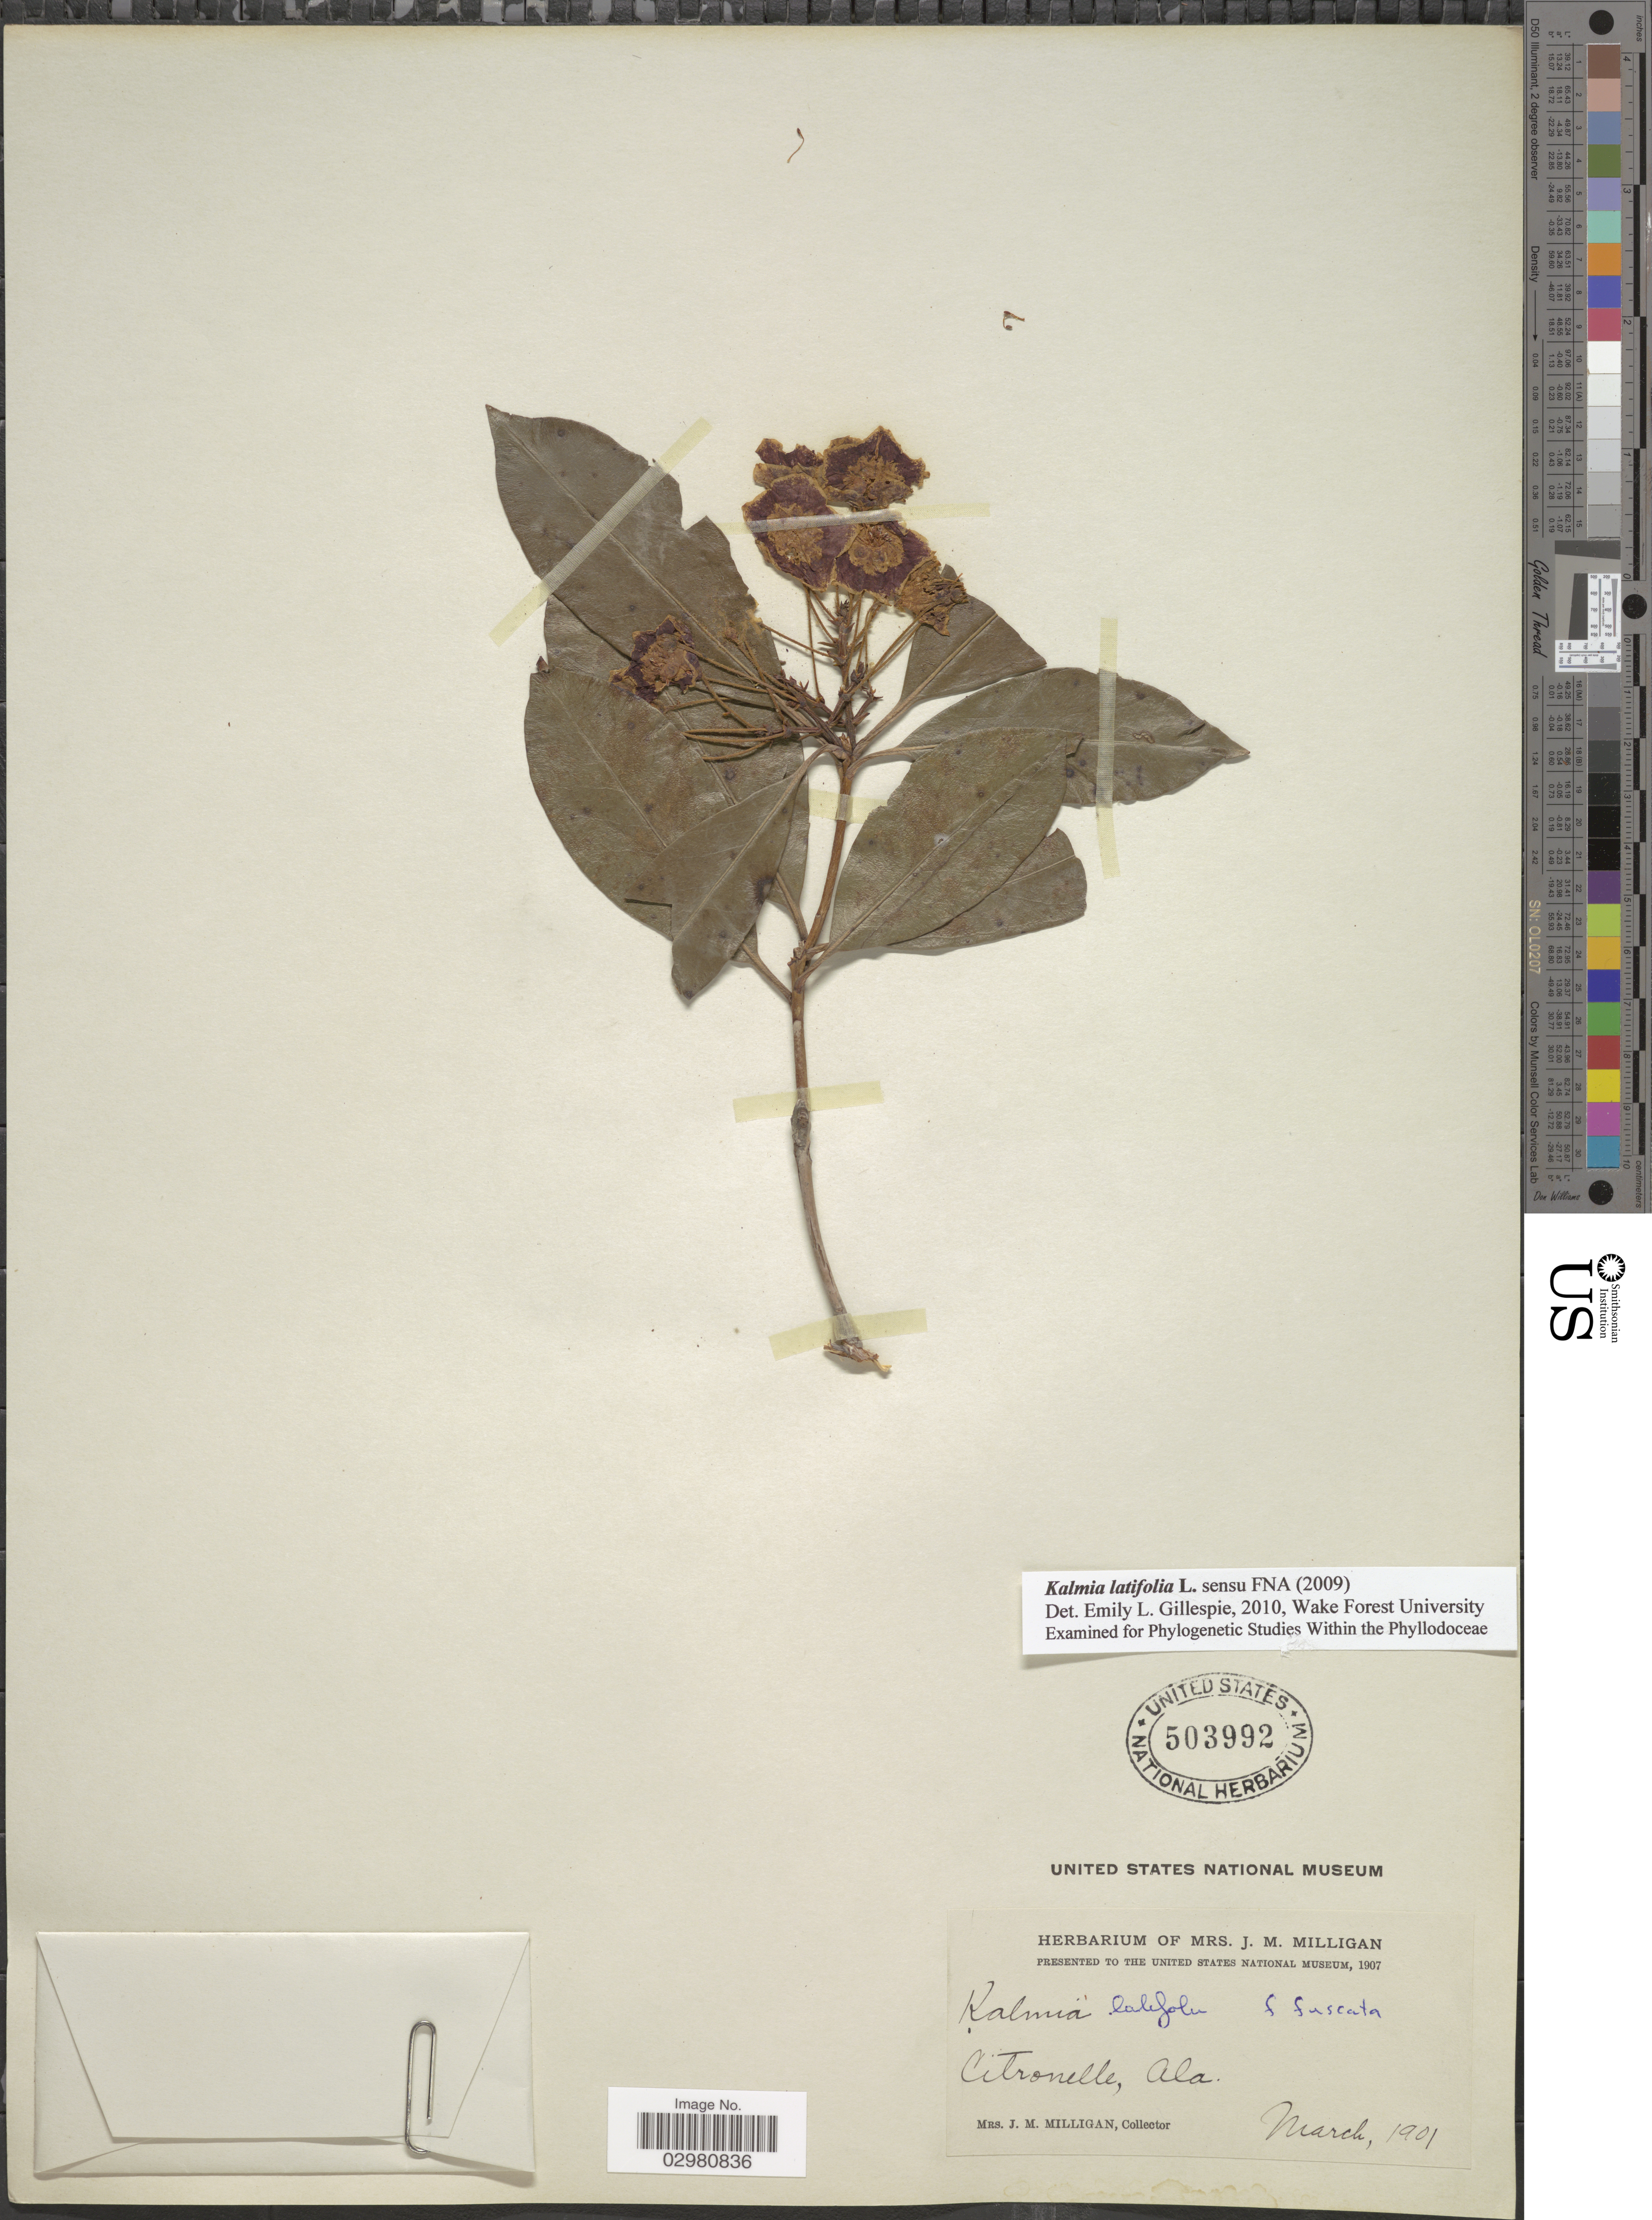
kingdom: Plantae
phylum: Tracheophyta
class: Magnoliopsida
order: Ericales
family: Ericaceae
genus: Kalmia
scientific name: Kalmia latifolia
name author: L.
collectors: J. Milligan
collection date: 1901-03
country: United States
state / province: Alabama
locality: Citronelle, Ala.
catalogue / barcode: US 503992